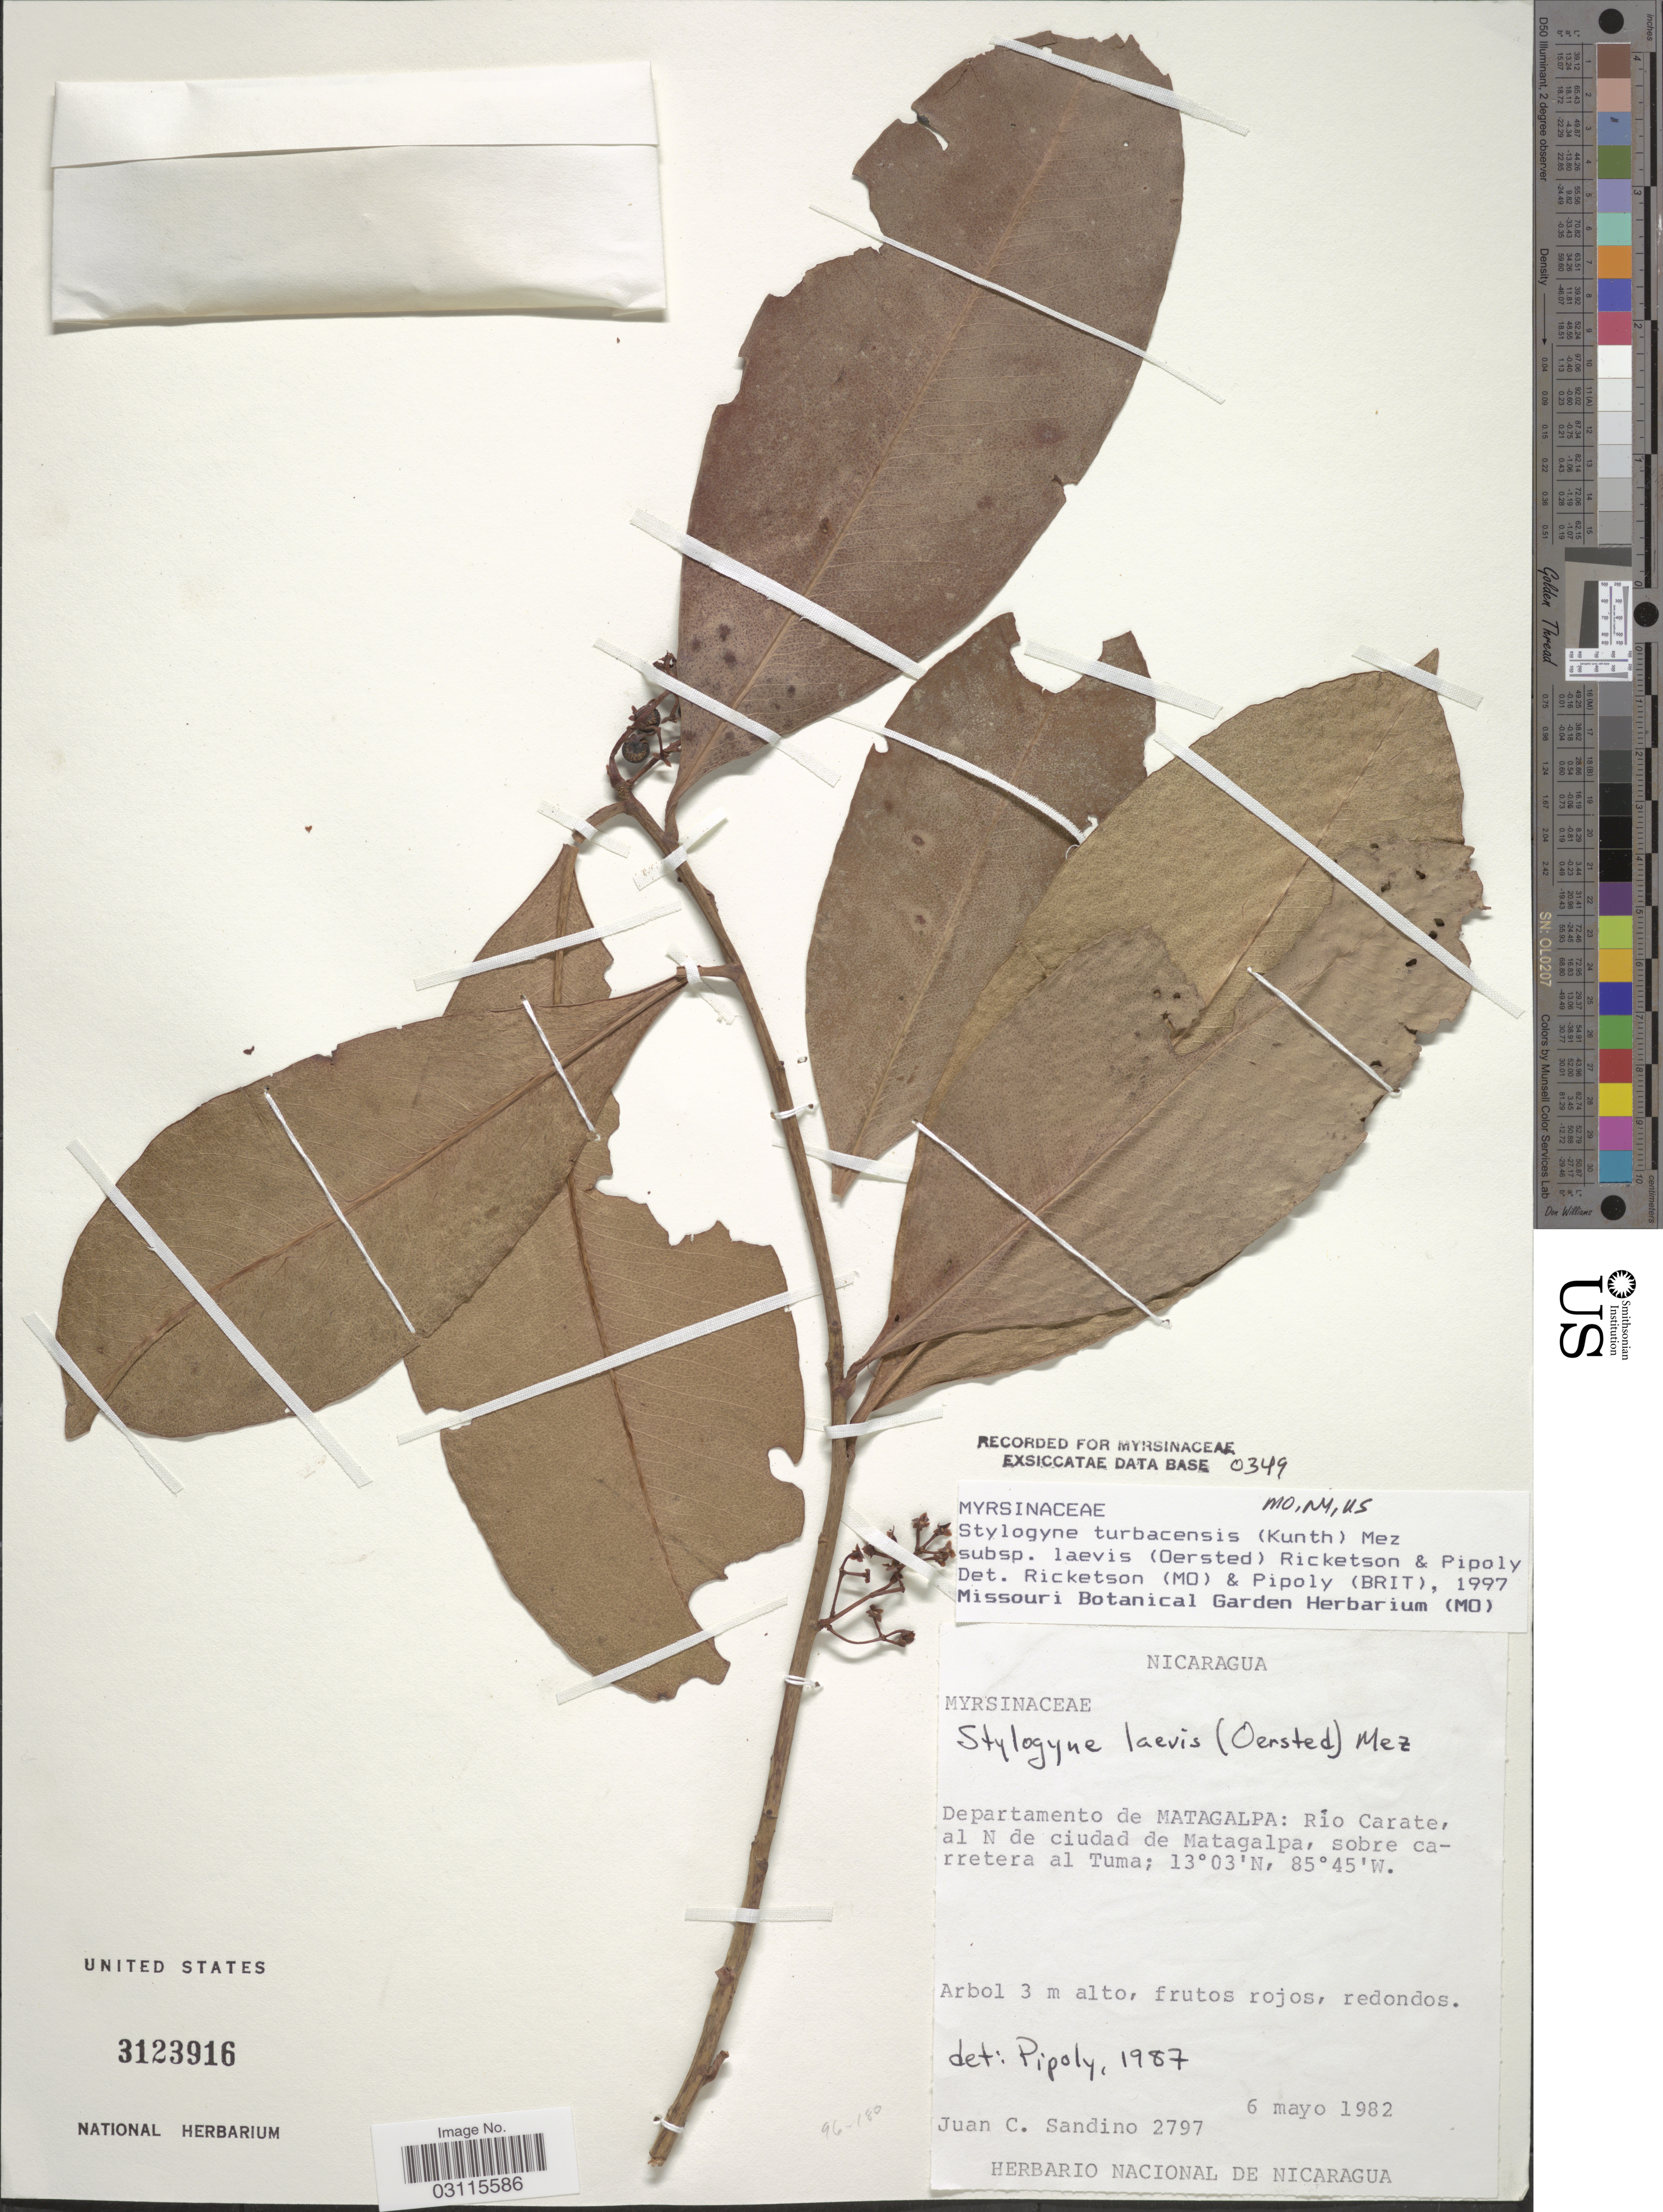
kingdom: Plantae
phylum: Tracheophyta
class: Magnoliopsida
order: Ericales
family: Primulaceae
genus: Stylogyne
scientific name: Stylogyne turbacensis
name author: (Kunth) Mez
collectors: J. Sandino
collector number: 2797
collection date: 1982-05-06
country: Nicaragua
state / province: Matagalpa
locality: Departamento de Matagalpa: Río Carate, al N de ciudad de Matagalpa, sobre carretera al Tuma.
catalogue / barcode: US 3123916